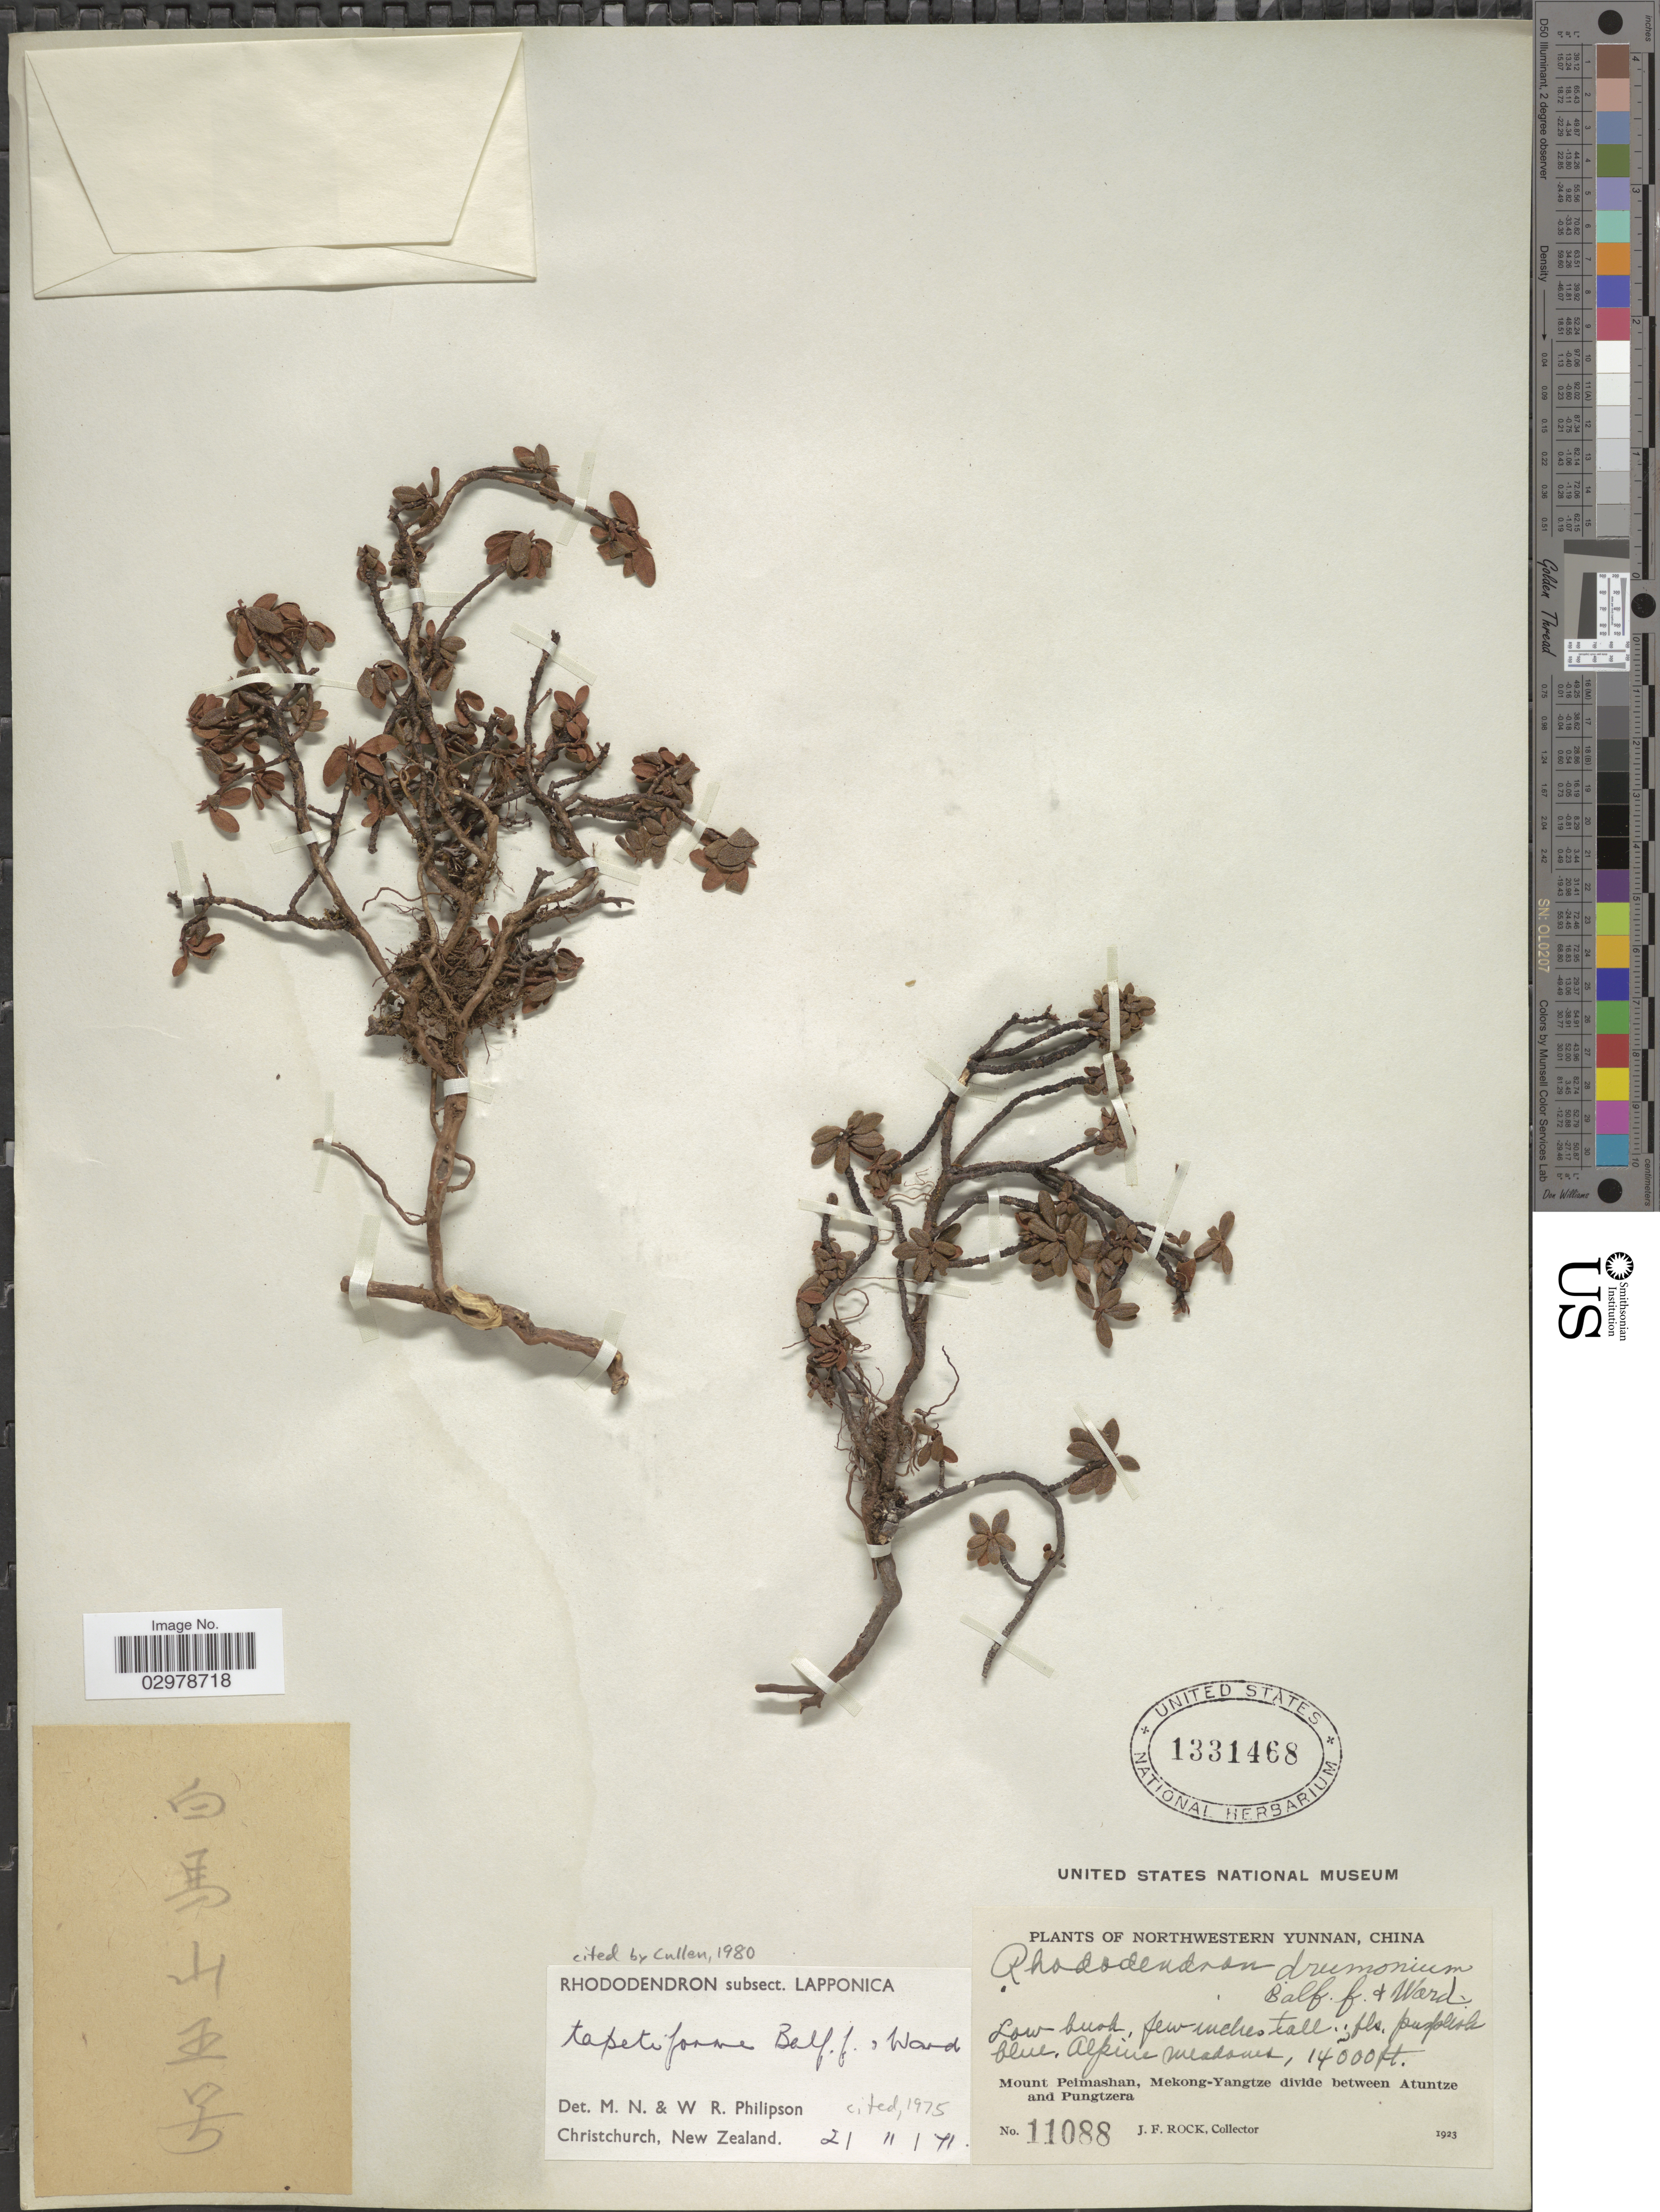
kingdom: Plantae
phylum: Tracheophyta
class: Magnoliopsida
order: Ericales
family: Ericaceae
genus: Rhododendron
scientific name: Rhododendron tapetiforme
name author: Balf. f. & Kingdon-Ward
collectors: J. Rock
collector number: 11088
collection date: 1923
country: China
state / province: Yunnan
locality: Northwestern Yunnan. Mount Peimashan, Mekong-Yangtze divide between Atuntze and Pungtzera.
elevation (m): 4267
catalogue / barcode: US 1331468